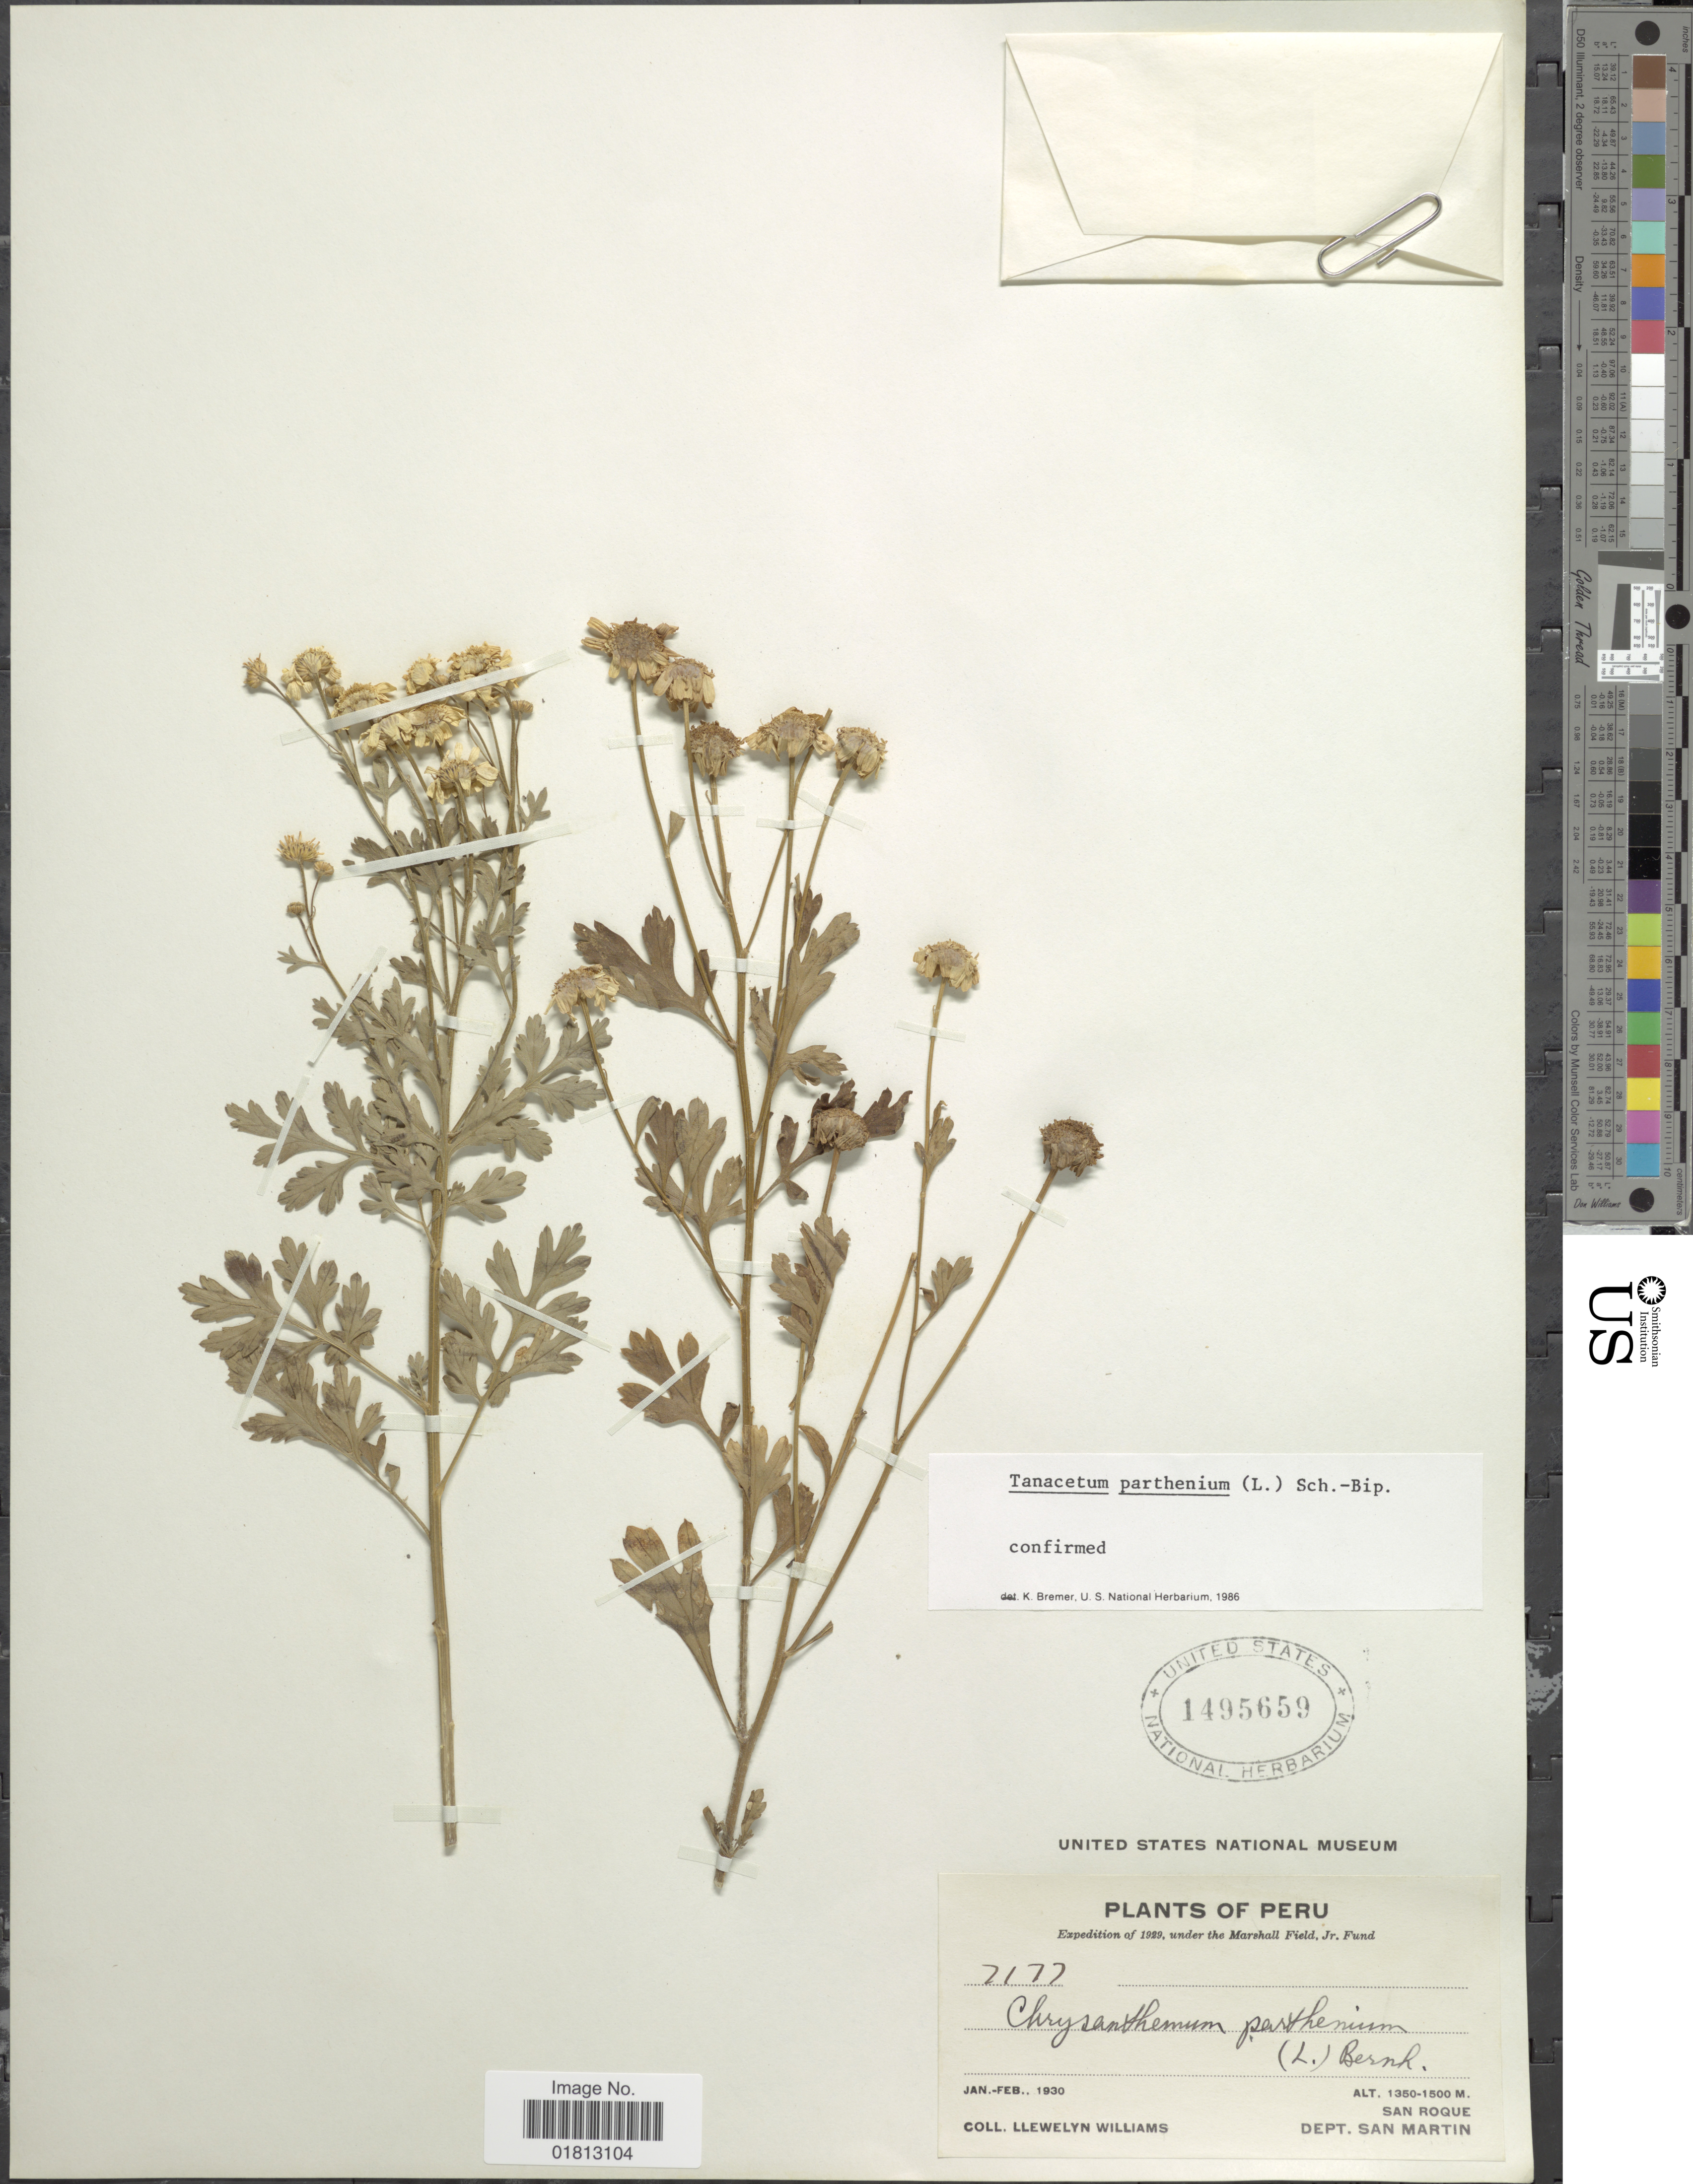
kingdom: Plantae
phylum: Tracheophyta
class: Magnoliopsida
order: Asterales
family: Asteraceae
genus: Tanacetum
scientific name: Tanacetum parthenium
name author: (L.) Sch. Bip.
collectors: Ll. Williams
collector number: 7177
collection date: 1930-01/1930-02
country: Peru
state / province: San Martín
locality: San Roque, Dept, San Martin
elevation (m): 1350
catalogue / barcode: US 1495659